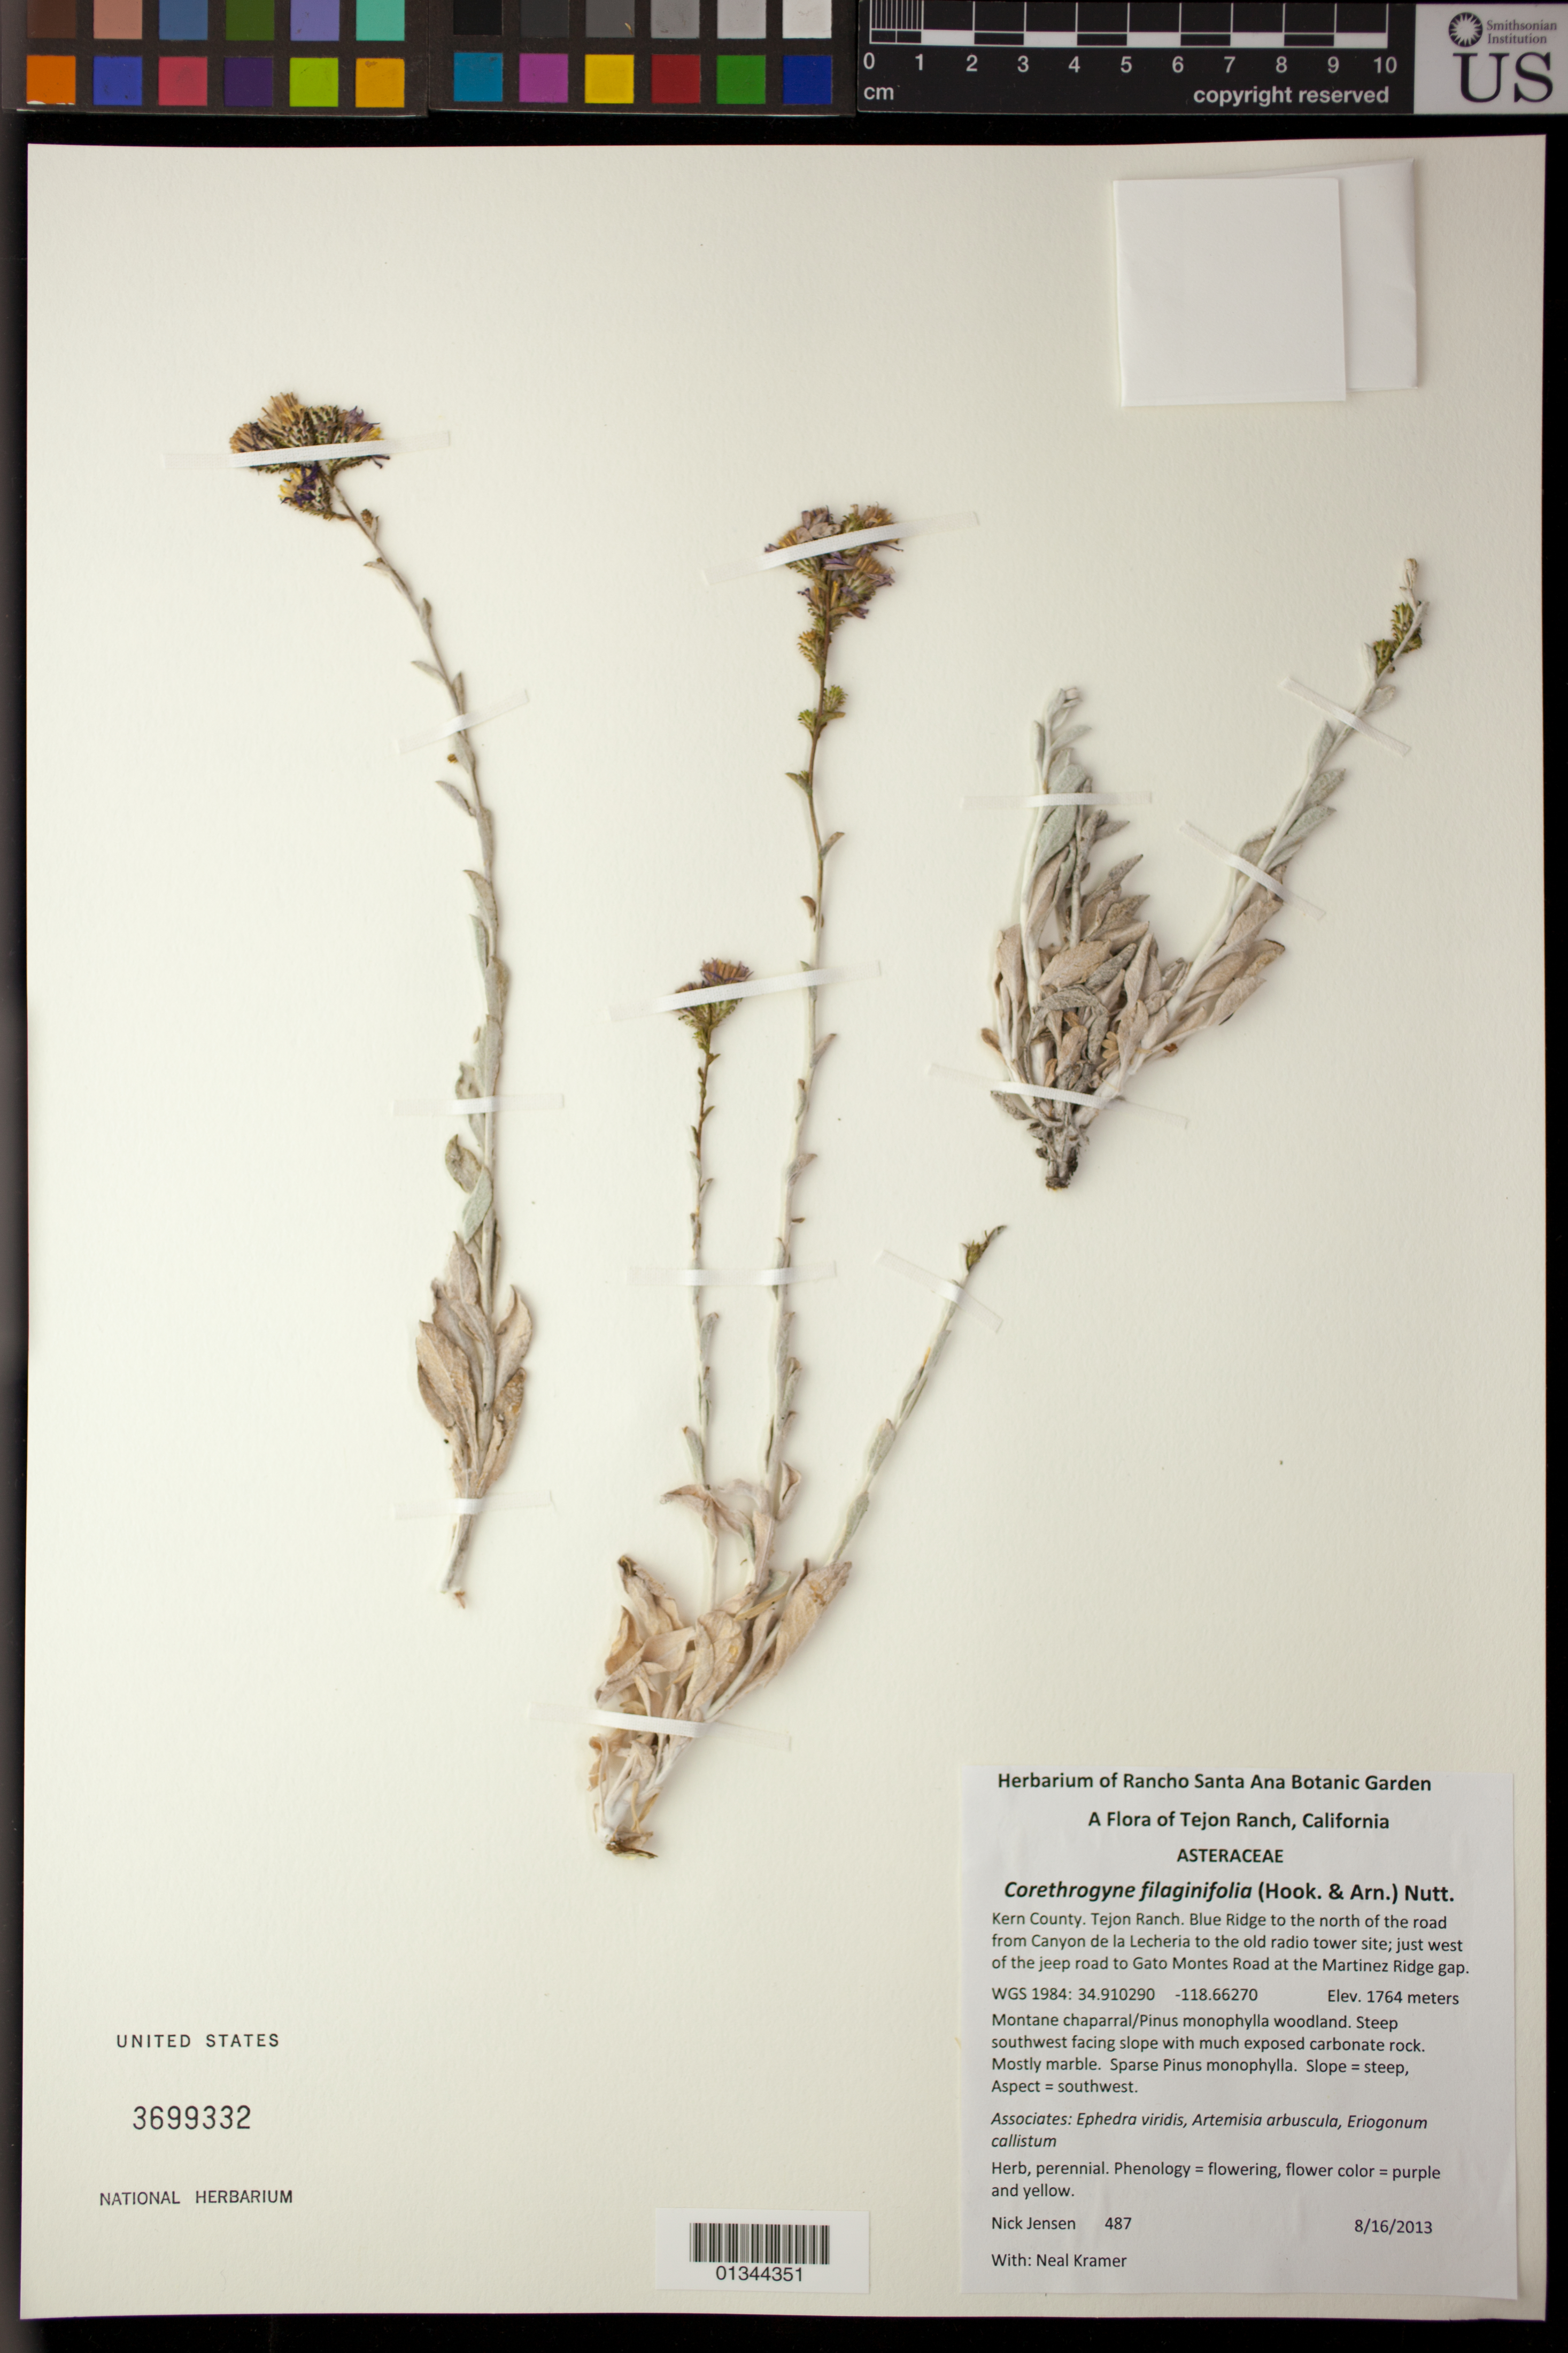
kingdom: Plantae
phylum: Tracheophyta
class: Magnoliopsida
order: Asterales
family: Asteraceae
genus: Corethrogyne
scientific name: Corethrogyne filaginifolia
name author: (Hook. & Arn.) Nutt.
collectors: N. Jensen & N. Kramer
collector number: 487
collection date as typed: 16 Aug 2013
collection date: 2013-08-16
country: United States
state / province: California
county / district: Kern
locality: Tejon Ranch, Blue Ridge to the north of the road from Canyon de la Lecheria to the old radio tower site, just west of the jeep road to Gato Montes Road at the Martinez Ridge gap.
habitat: Montane chaparral/Pinus monophylla woodland. Steep southwest facing slope with much exposed carbonate rock. Mostly marble. Sparse Pinus monophylla.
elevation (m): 1764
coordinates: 34.910290, -118.66270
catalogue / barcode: US 3699332